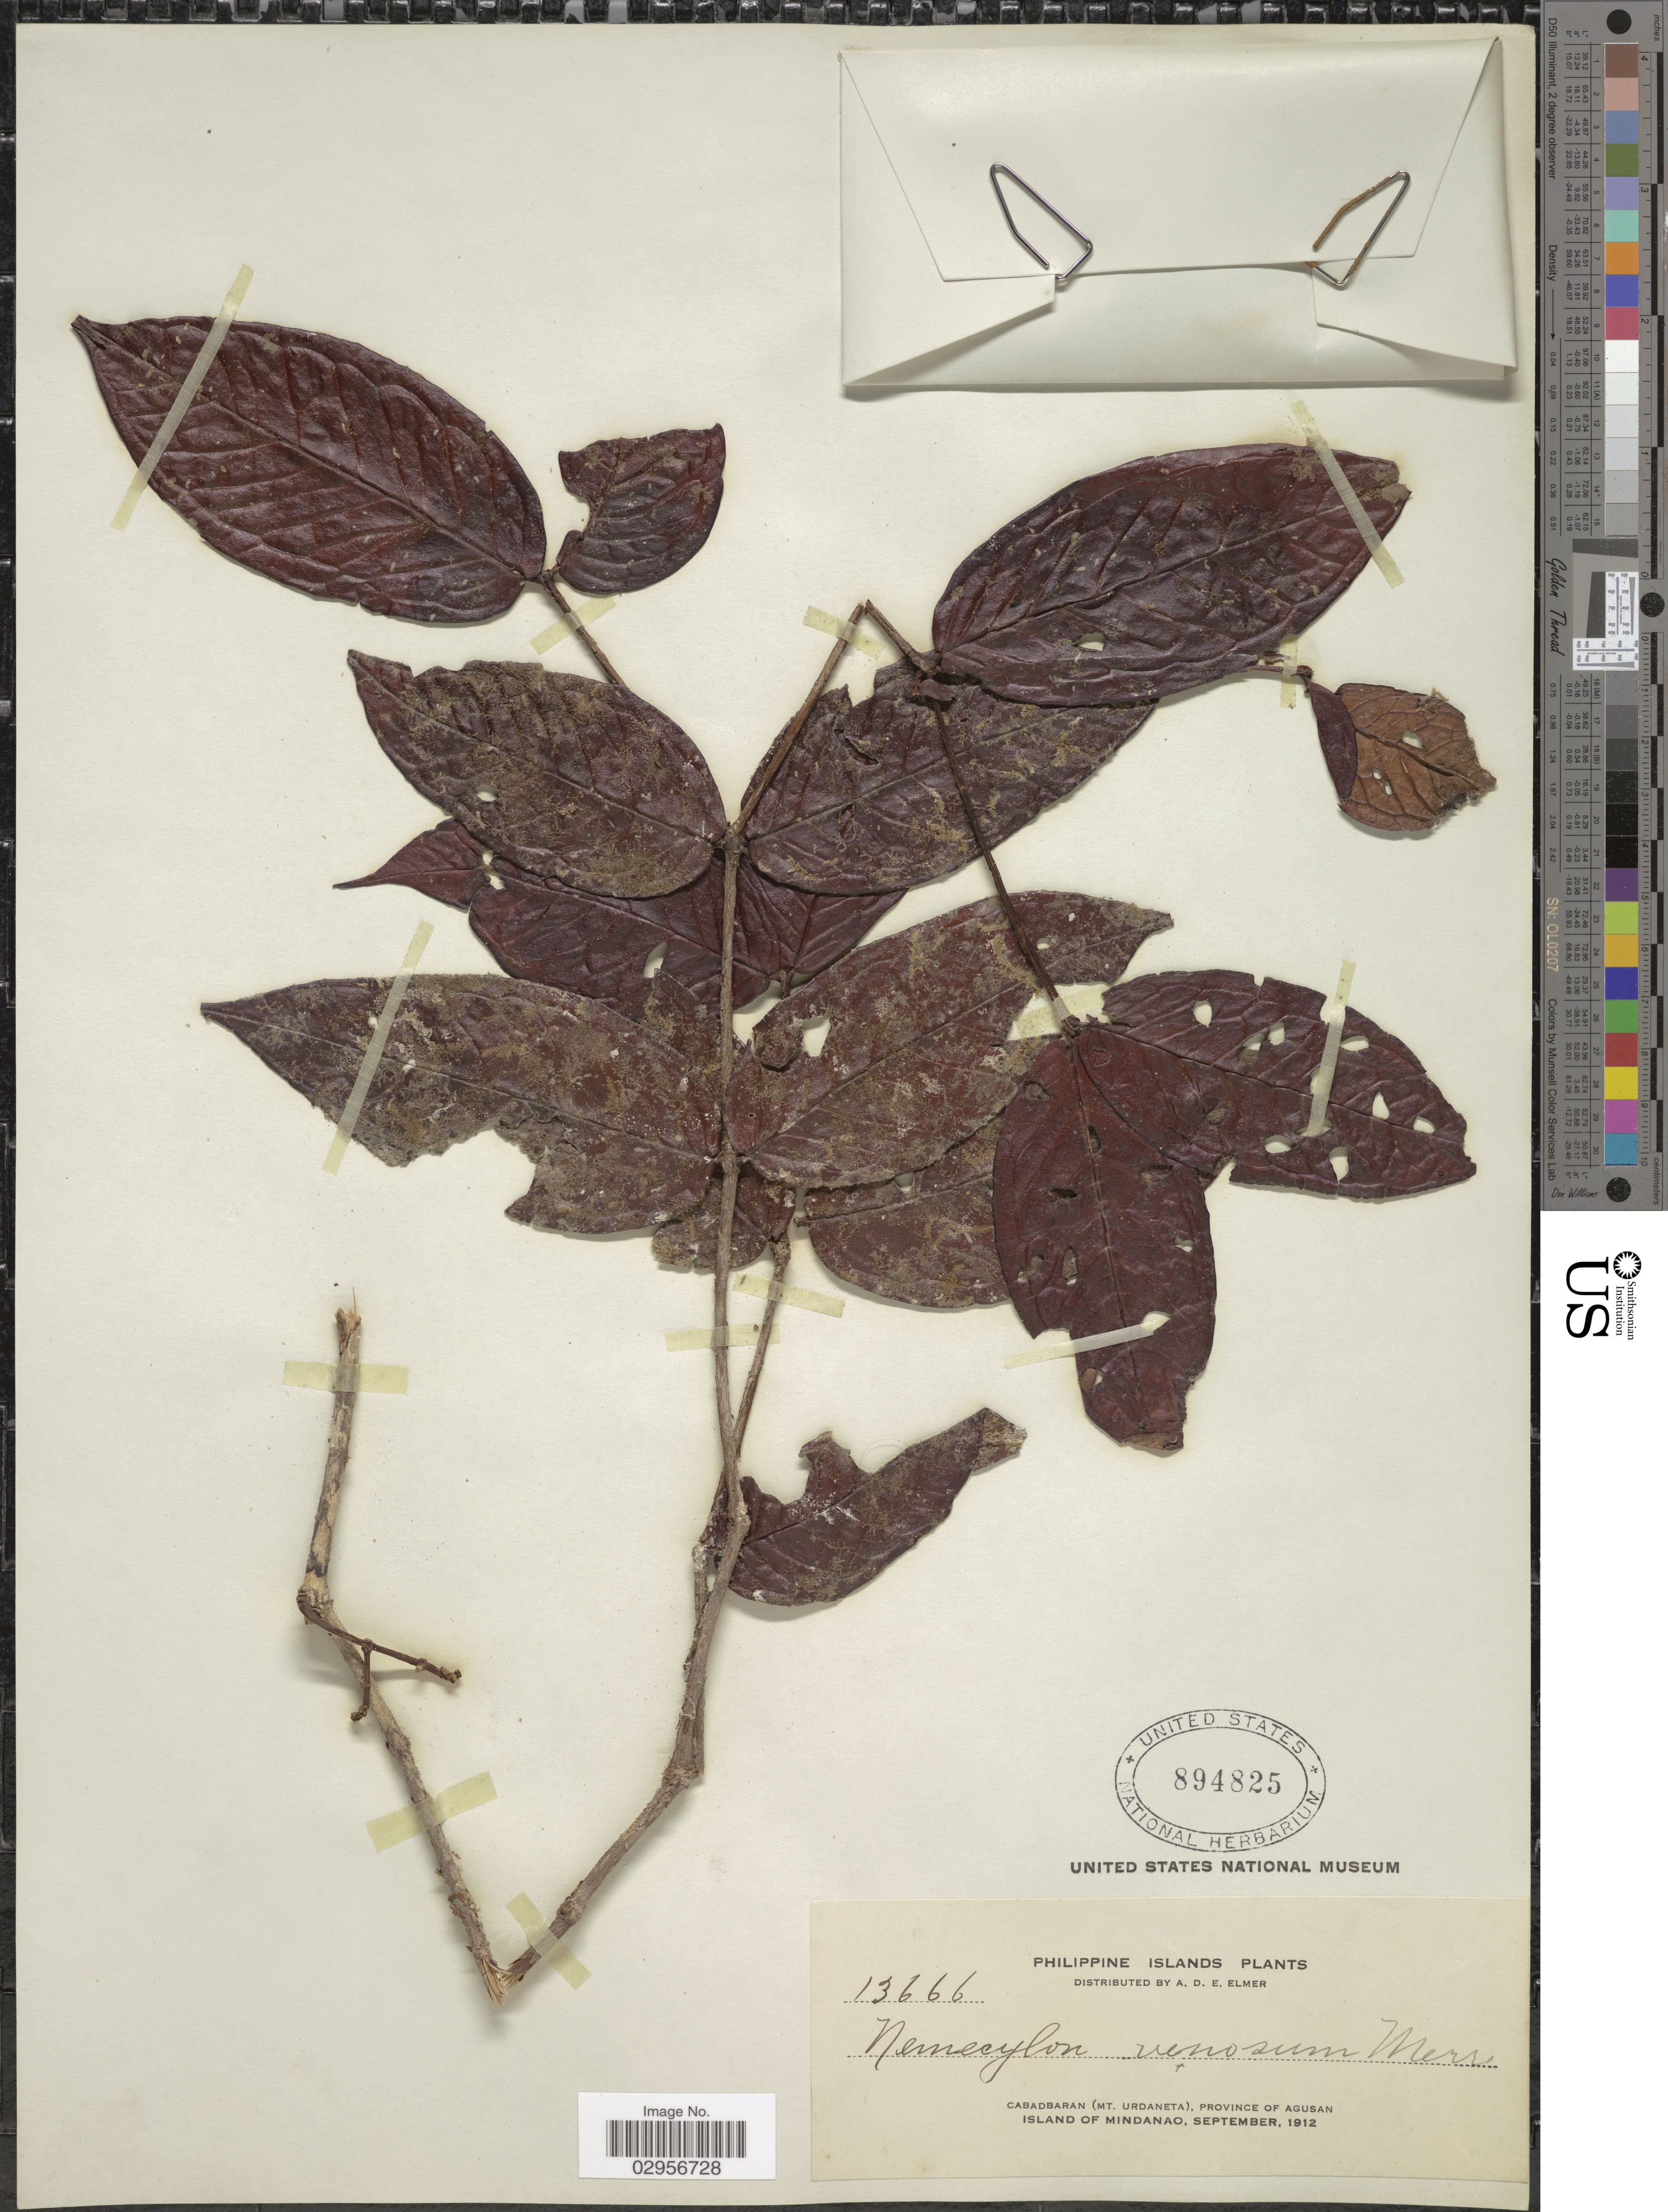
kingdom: Plantae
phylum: Tracheophyta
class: Magnoliopsida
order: Myrtales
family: Melastomataceae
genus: Memecylon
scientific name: Memecylon venosum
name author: Merr.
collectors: A. D. E. Elmer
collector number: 13666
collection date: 1912-09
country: Philippines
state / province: Caraga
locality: Cabadbaran (Mt.Urdaneta), Province of Agusan, Island of Mindanao.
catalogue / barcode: US 894825